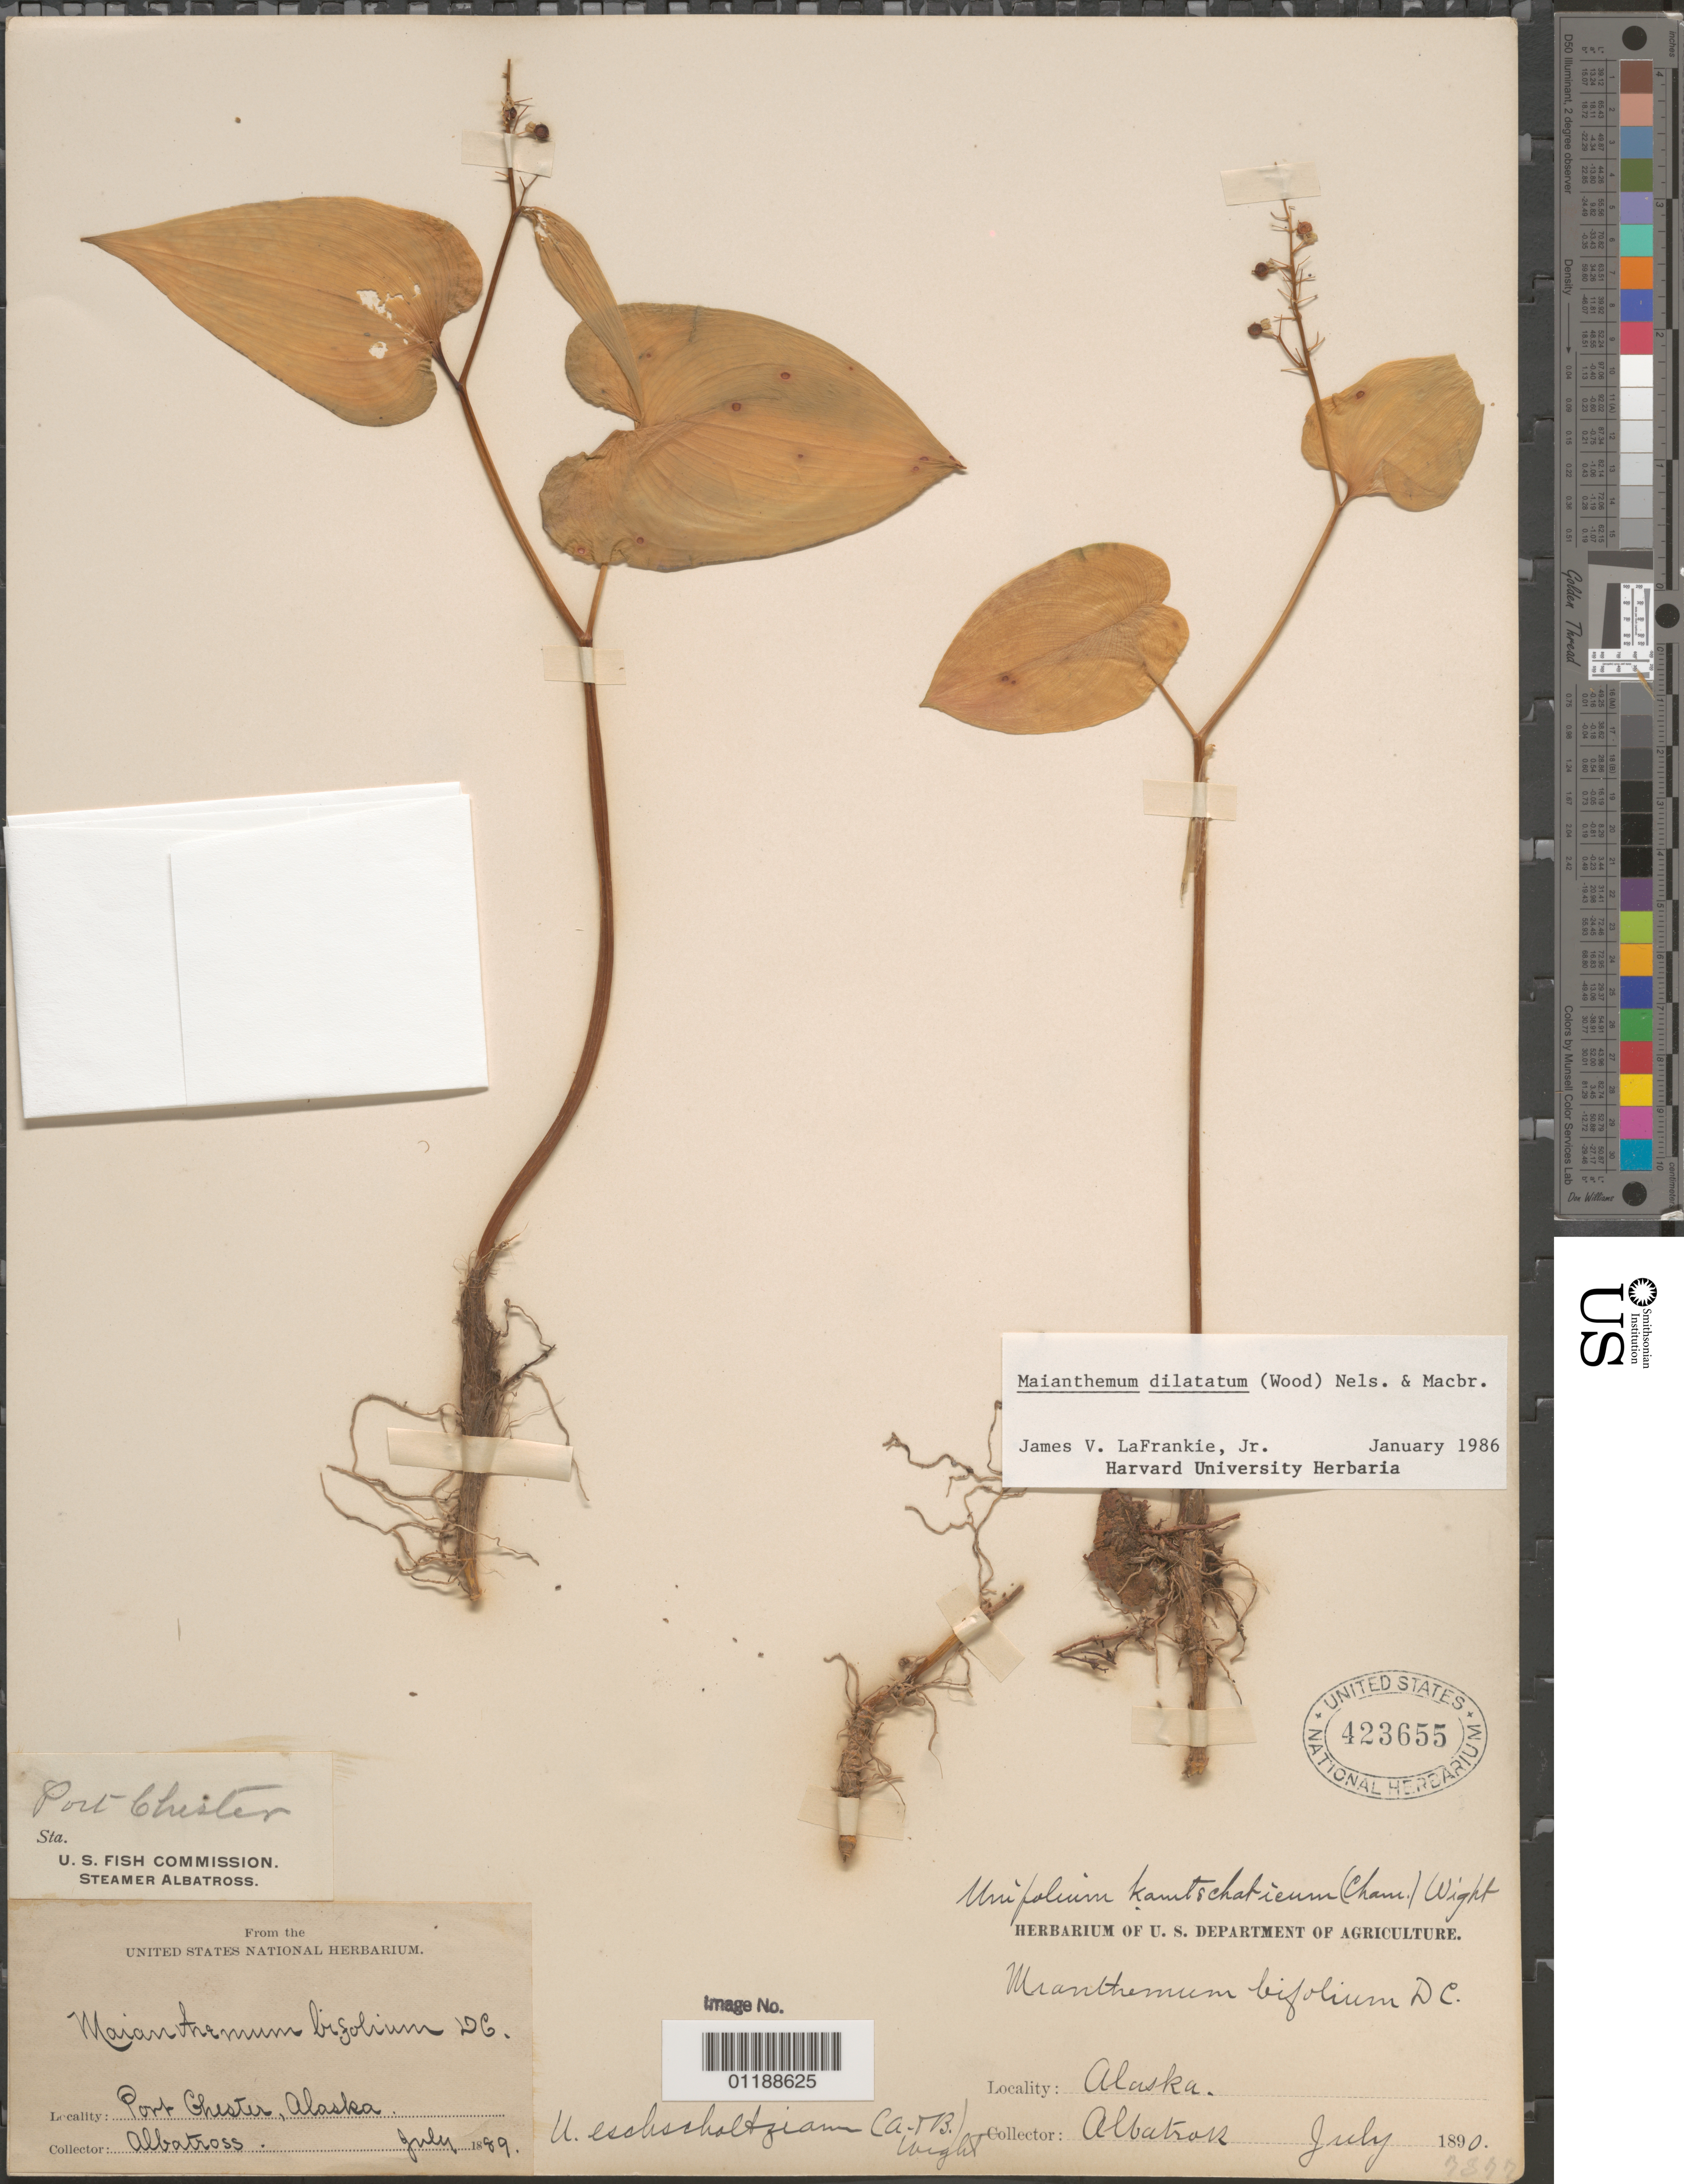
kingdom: Plantae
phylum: Tracheophyta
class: Liliopsida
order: Asparagales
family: Asparagaceae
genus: Maianthemum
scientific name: Maianthemum dilatatum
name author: (Alph. Wood) A. Nelson & J.F. Macbr.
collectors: "The Albatross"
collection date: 1890-07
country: United States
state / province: Alaska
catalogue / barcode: US 423655